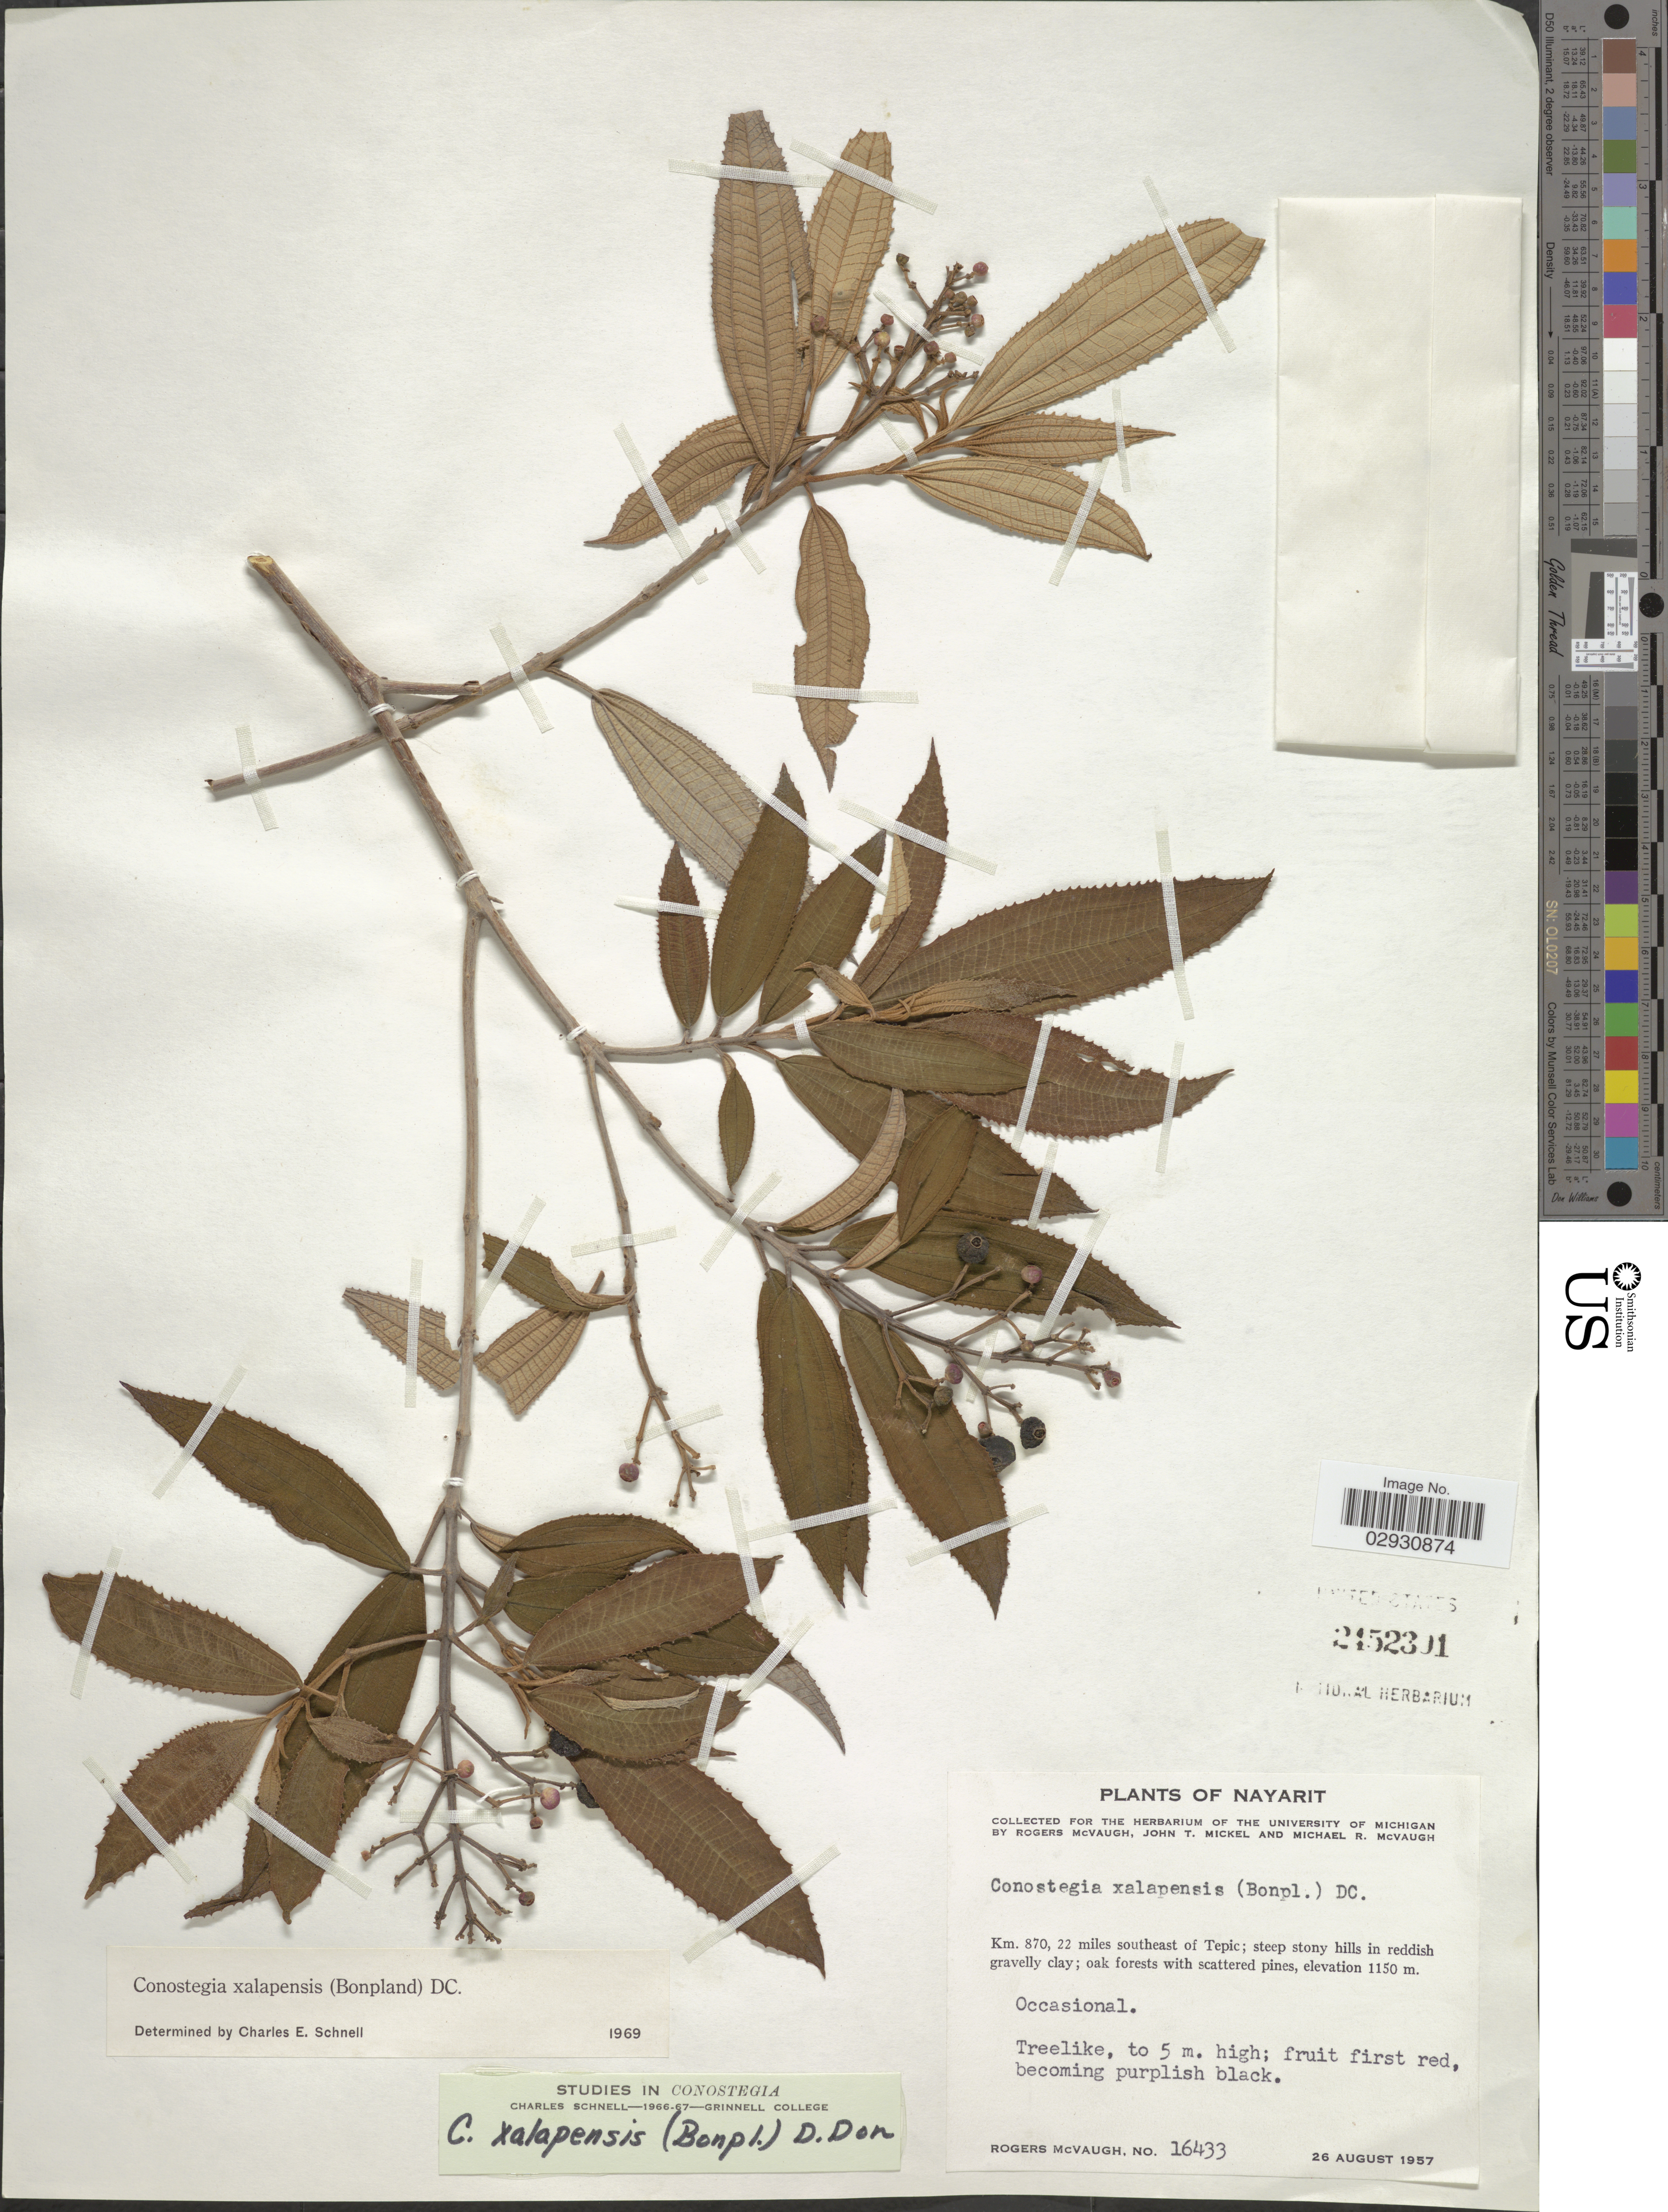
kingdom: Plantae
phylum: Tracheophyta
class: Magnoliopsida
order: Myrtales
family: Melastomataceae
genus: Conostegia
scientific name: Conostegia quadrangularis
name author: Schltdl. ex Steud.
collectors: R. McVaugh, J. T. Mickel & R. McVaugh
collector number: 16433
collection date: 1957-08-26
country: Mexico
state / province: Nayarit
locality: Km. 870, 22 miles southeast of Tepic.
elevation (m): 1150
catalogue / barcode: US 2452301